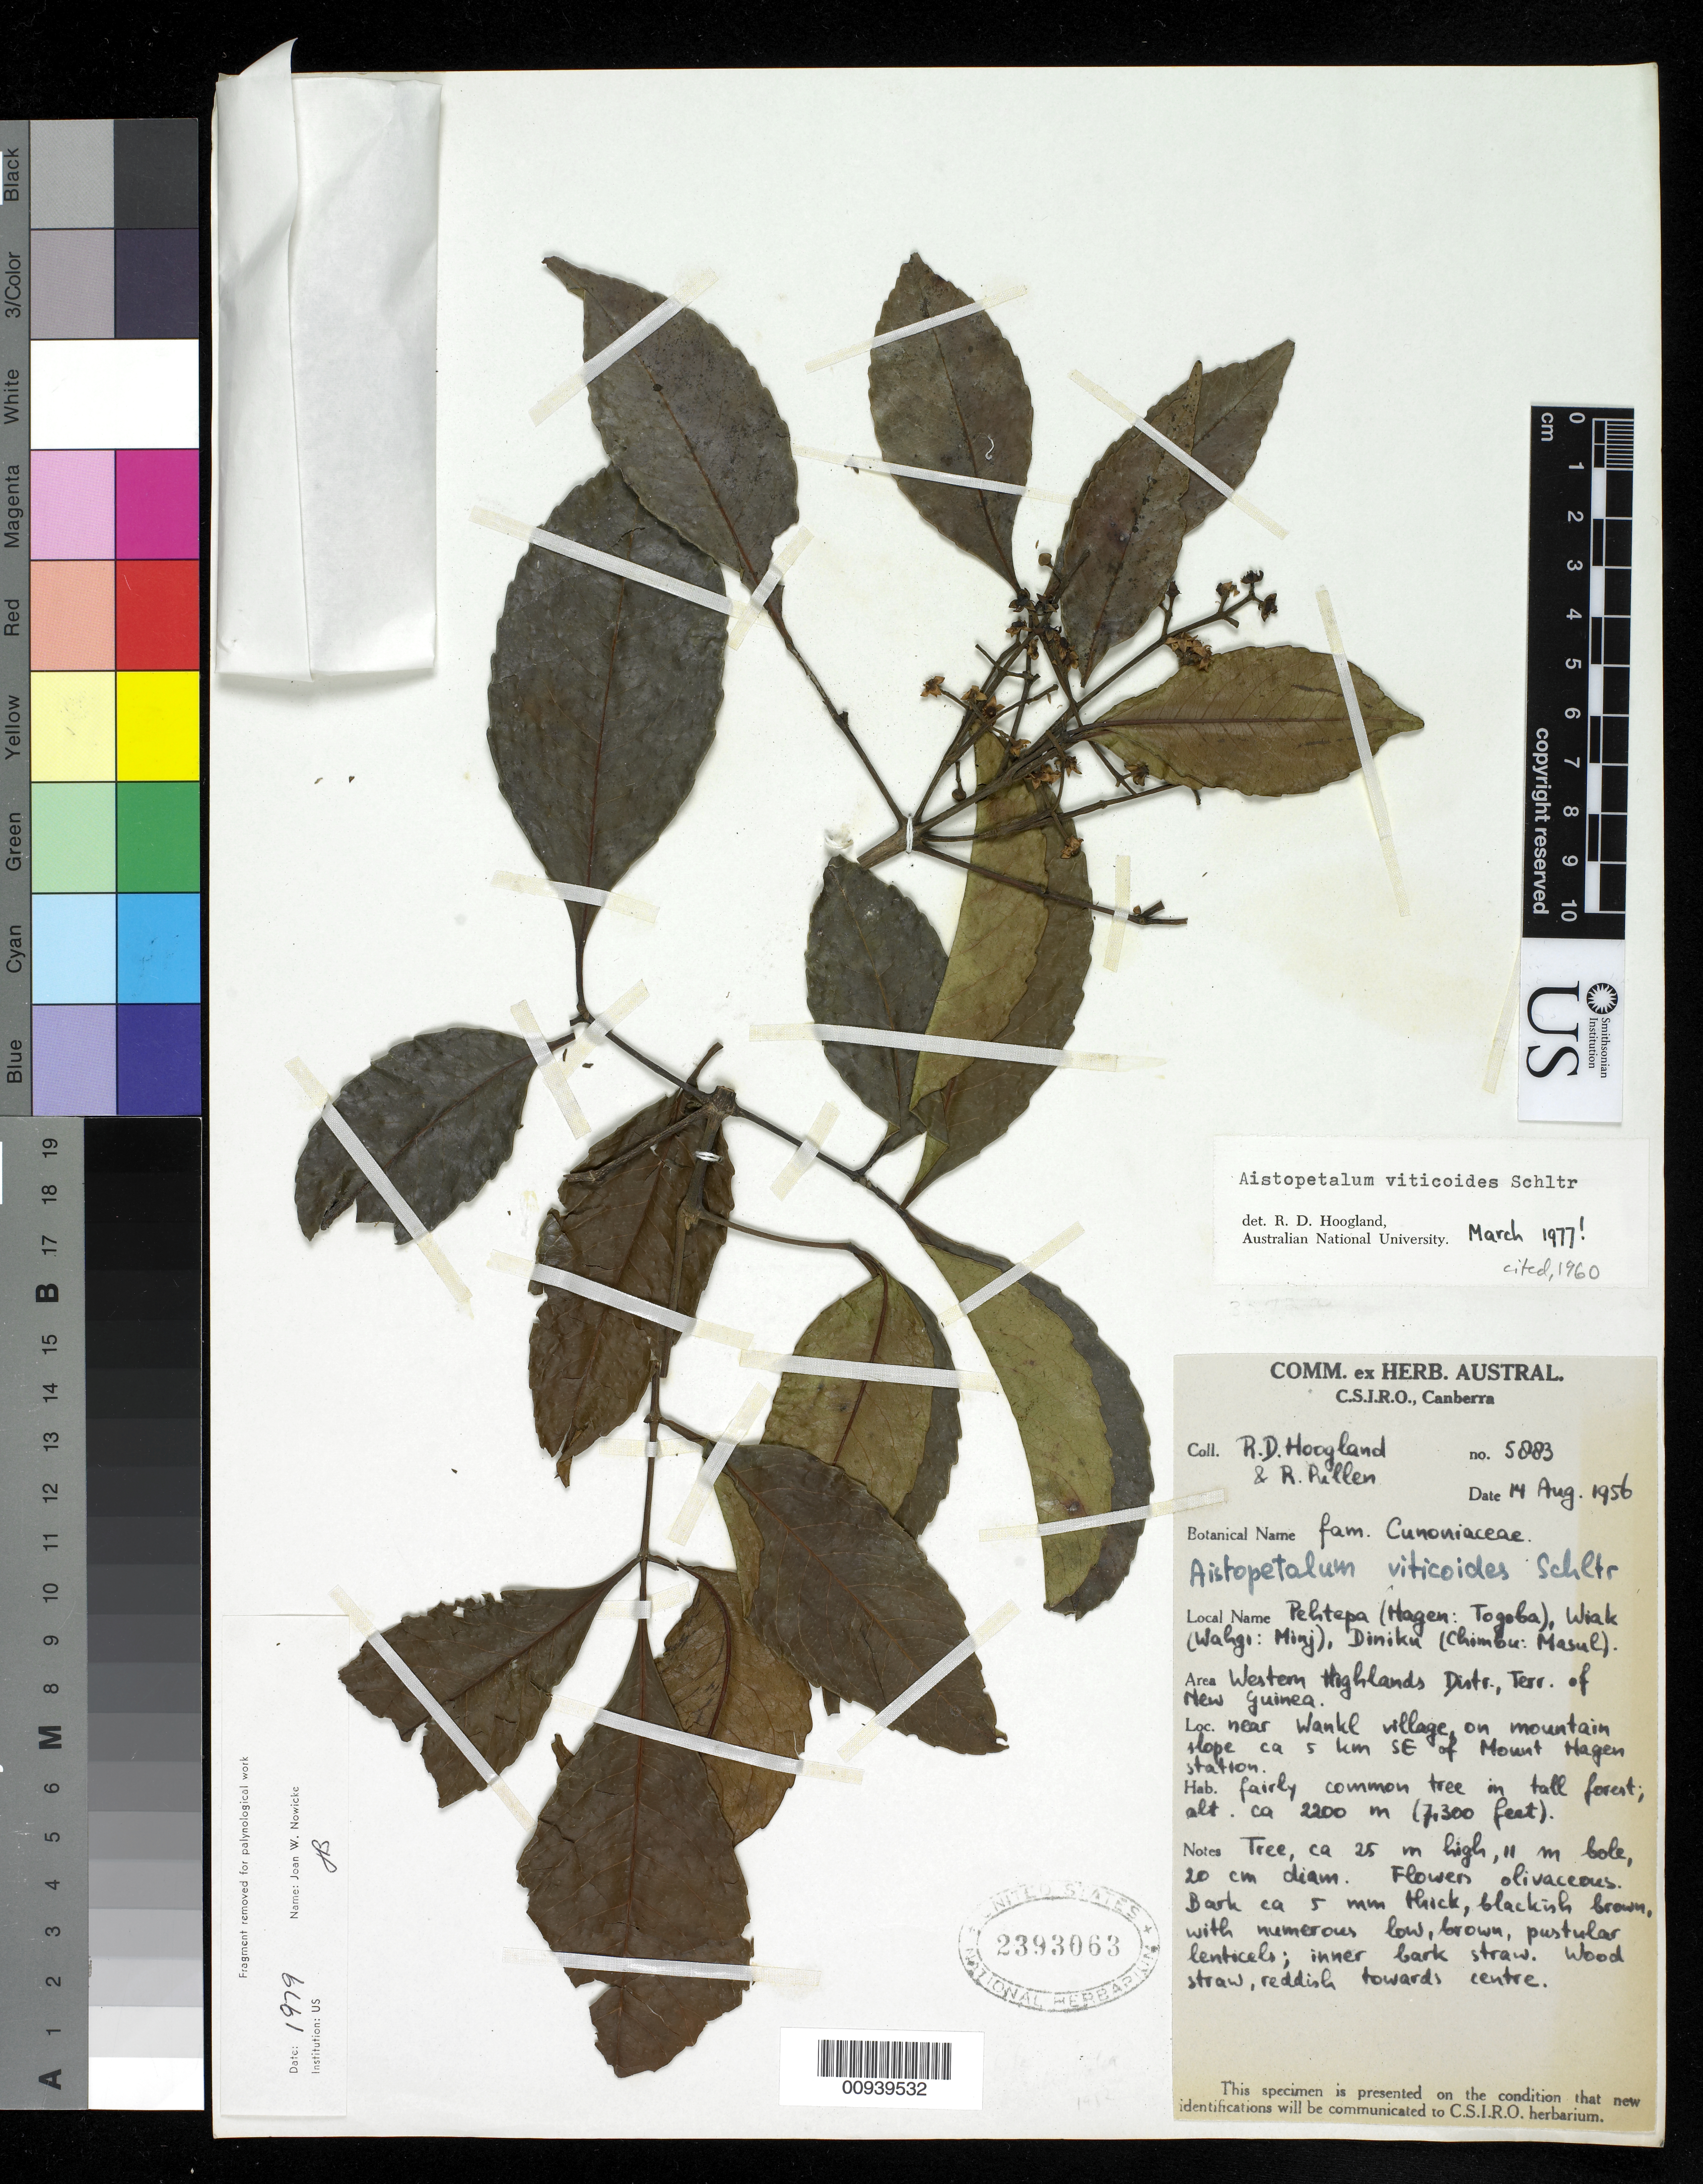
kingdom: Plantae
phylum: Tracheophyta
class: Magnoliopsida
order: Oxalidales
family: Cunoniaceae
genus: Aistopetalum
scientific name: Aistopetalum viticoides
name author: Schltr.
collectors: R. D. Hoogland & R. Pullen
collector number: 5883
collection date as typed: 14 Aug 1956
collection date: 1956-08-14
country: Papua New Guinea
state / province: Western Highlands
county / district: Mount Hagen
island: New Guinea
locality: near Wankl village, on mountain slope ca 5 km SE of Mount Hagen station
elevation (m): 2200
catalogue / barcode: US 2393063